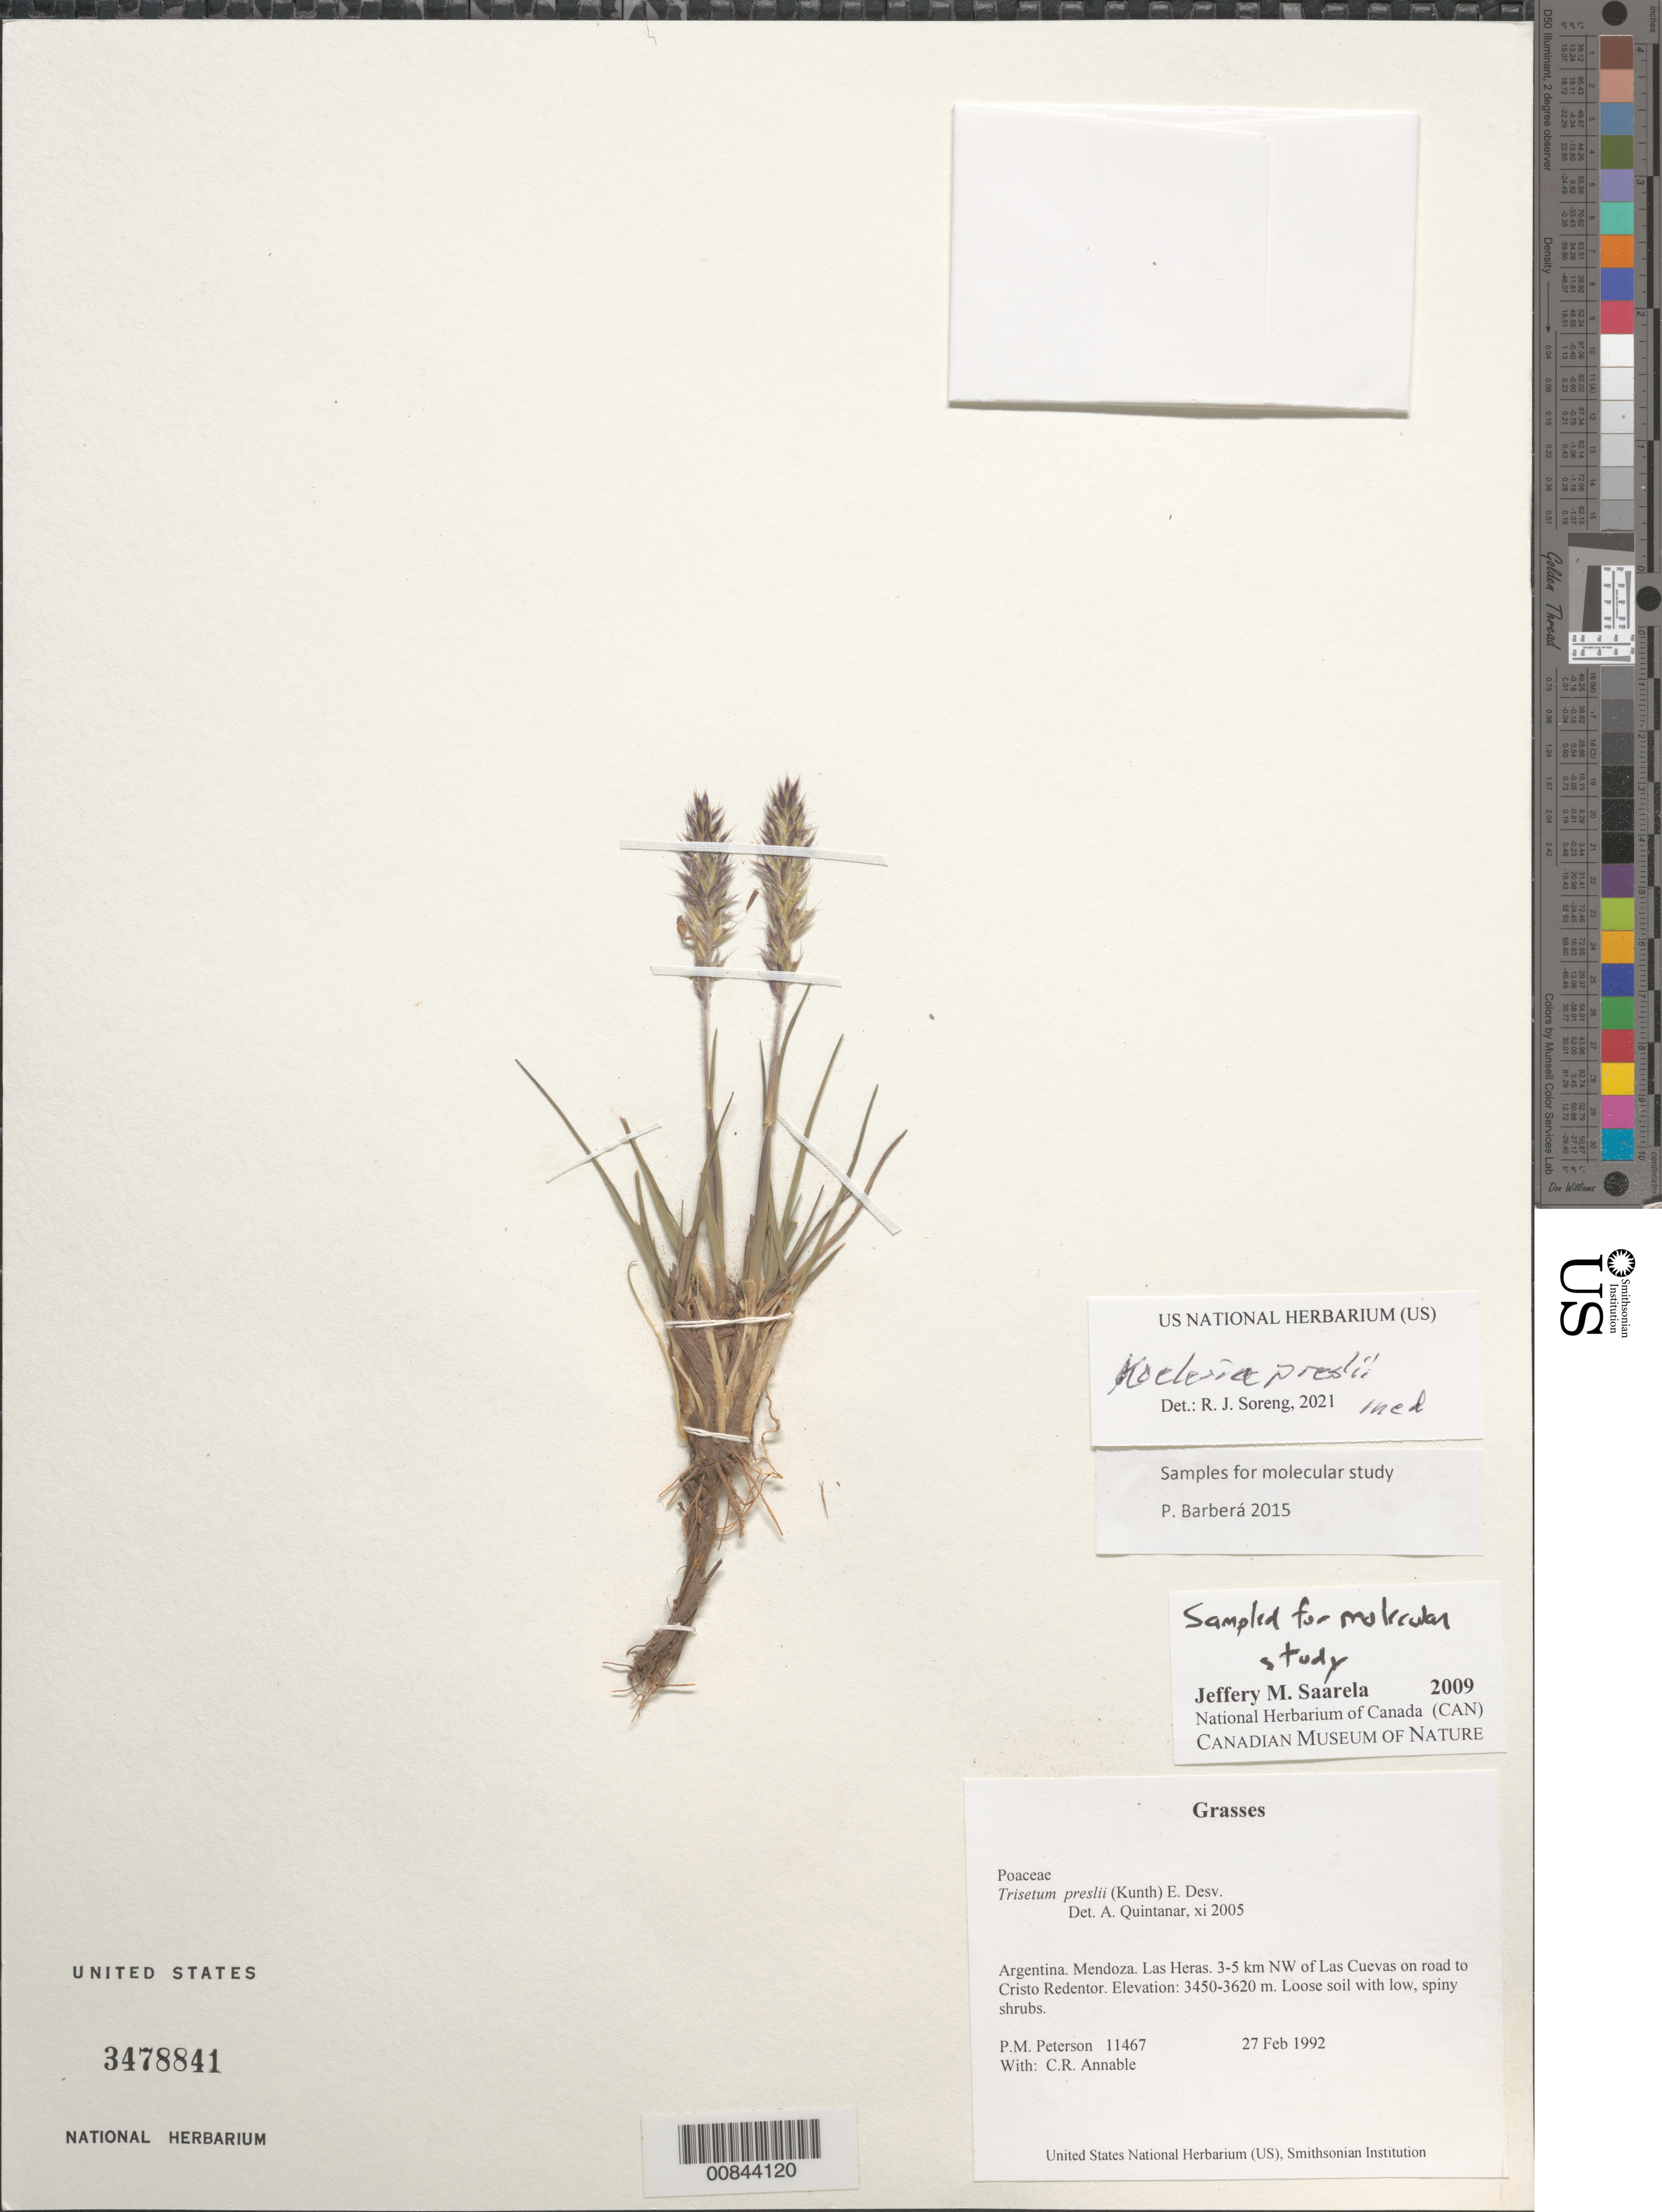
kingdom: Plantae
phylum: Tracheophyta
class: Liliopsida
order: Poales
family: Poaceae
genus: Koeleria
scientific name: Koeleria preslii ined.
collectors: P. M. Peterson & C. R. Annable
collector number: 11467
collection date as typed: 27 Feb 1992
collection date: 1992-02-27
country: Argentina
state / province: Mendoza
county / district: Las Heras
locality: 3-5 km NW of Las Cuevas on road to Cristo Redentor.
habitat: Loose soil with low, spiny shrubs.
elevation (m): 3450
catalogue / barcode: US 3478841